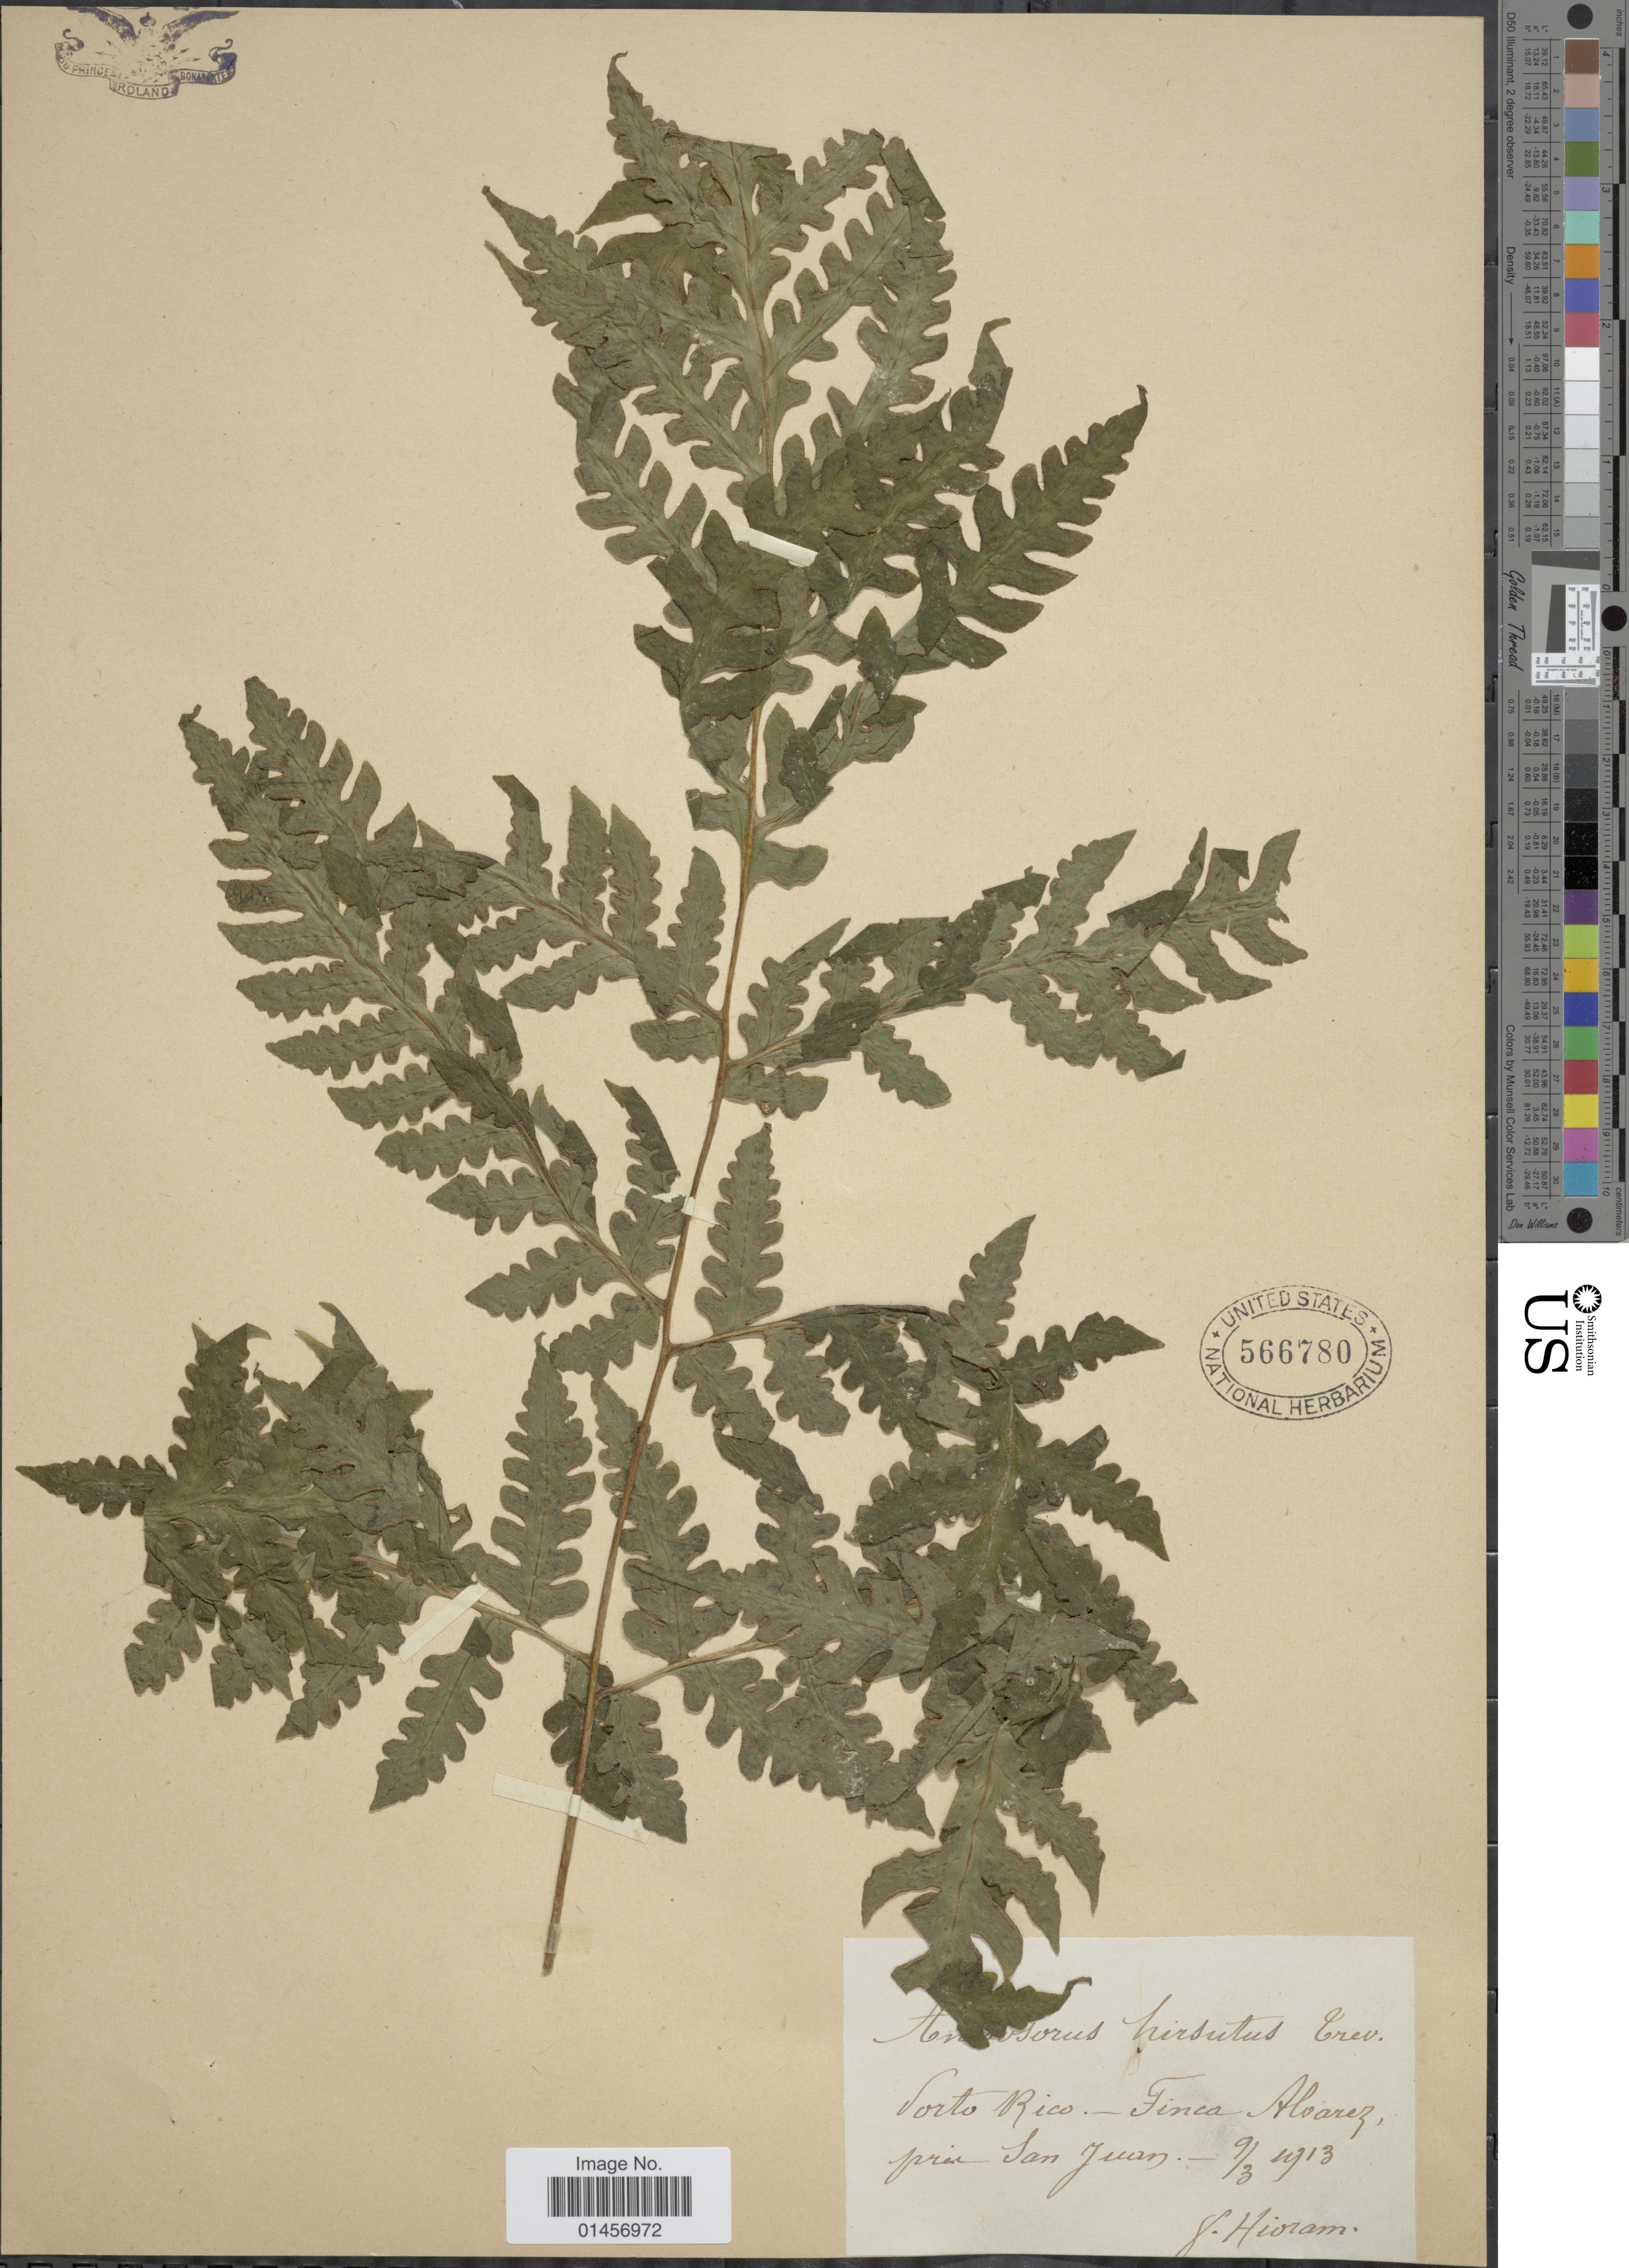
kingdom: Plantae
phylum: Tracheophyta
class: Polypodiopsida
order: Polypodiales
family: Lonchitidaceae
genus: Lonchitis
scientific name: Lonchitis hirsuta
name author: L.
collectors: Bro. Hioram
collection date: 1913-03-09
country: Puerto Rico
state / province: San Juan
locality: Finca Alvarez pr. San Juan.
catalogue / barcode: US 566780